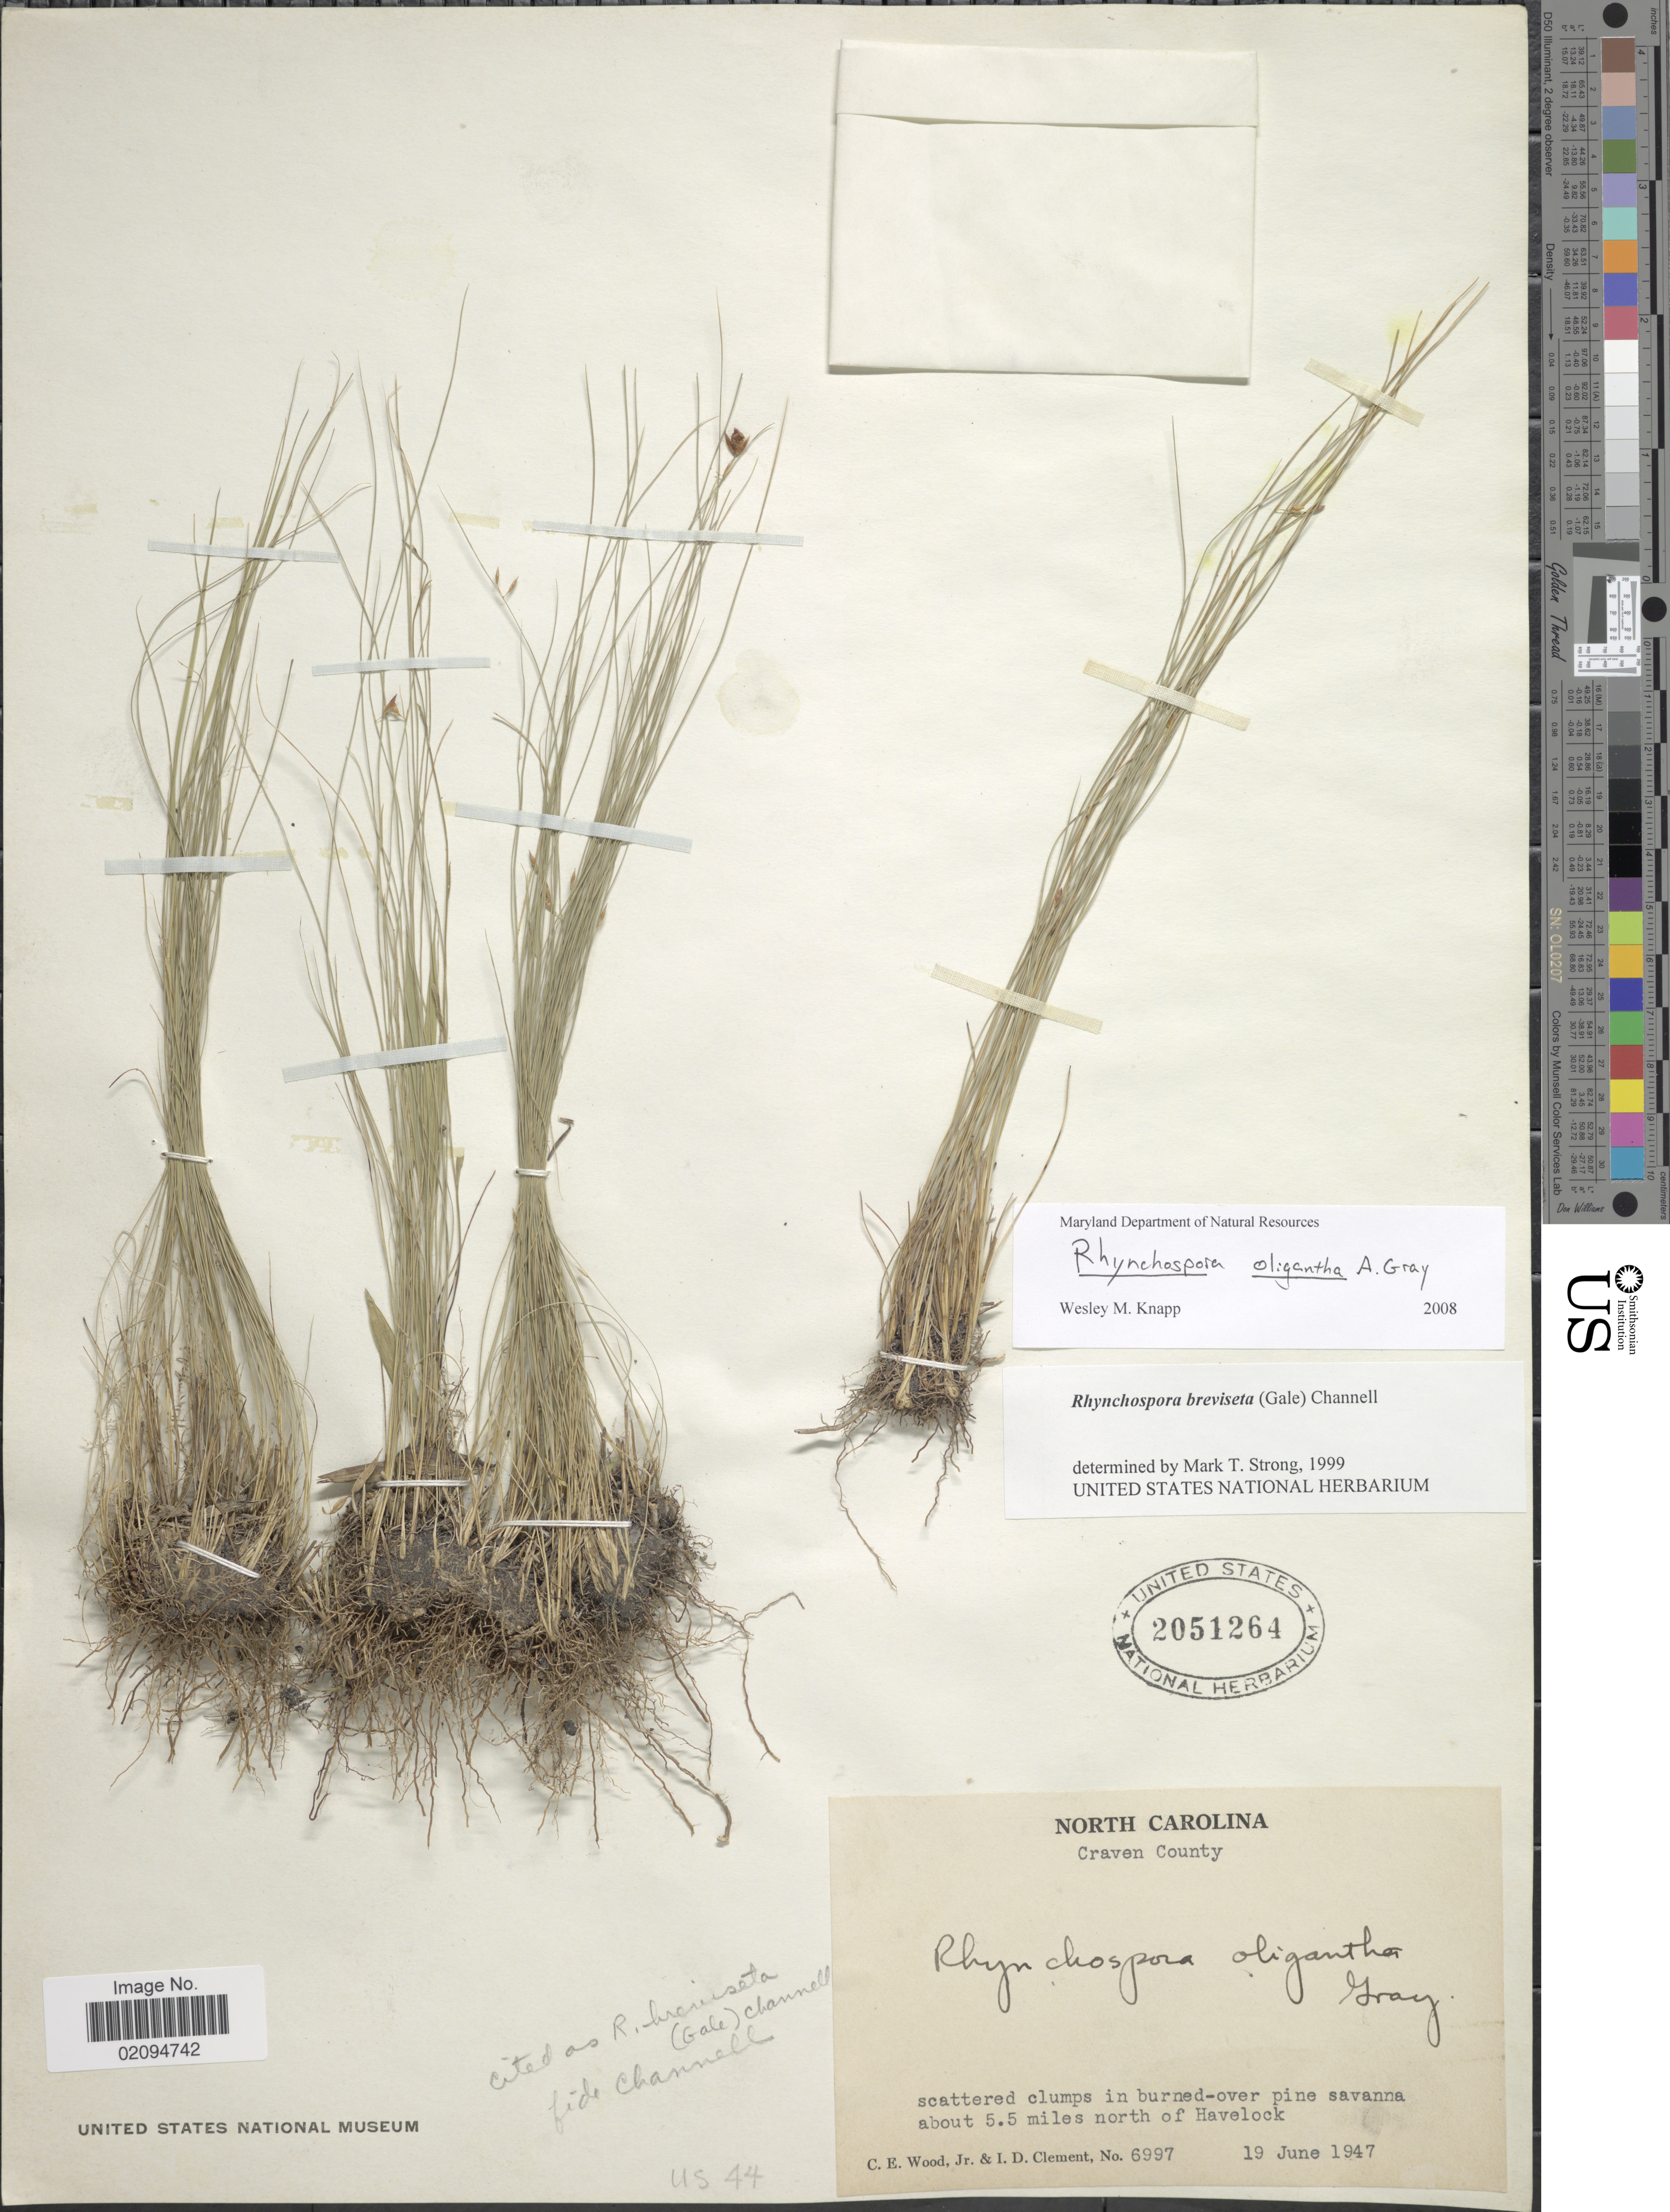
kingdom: Plantae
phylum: Tracheophyta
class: Liliopsida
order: Poales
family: Cyperaceae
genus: Rhynchospora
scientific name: Rhynchospora oligantha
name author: A. Gray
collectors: C. Wood & I. Clement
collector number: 6997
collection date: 1947-06-19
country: United States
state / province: North Carolina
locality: Craven County. About 5.5 miles north of Havelock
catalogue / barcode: US 2051264